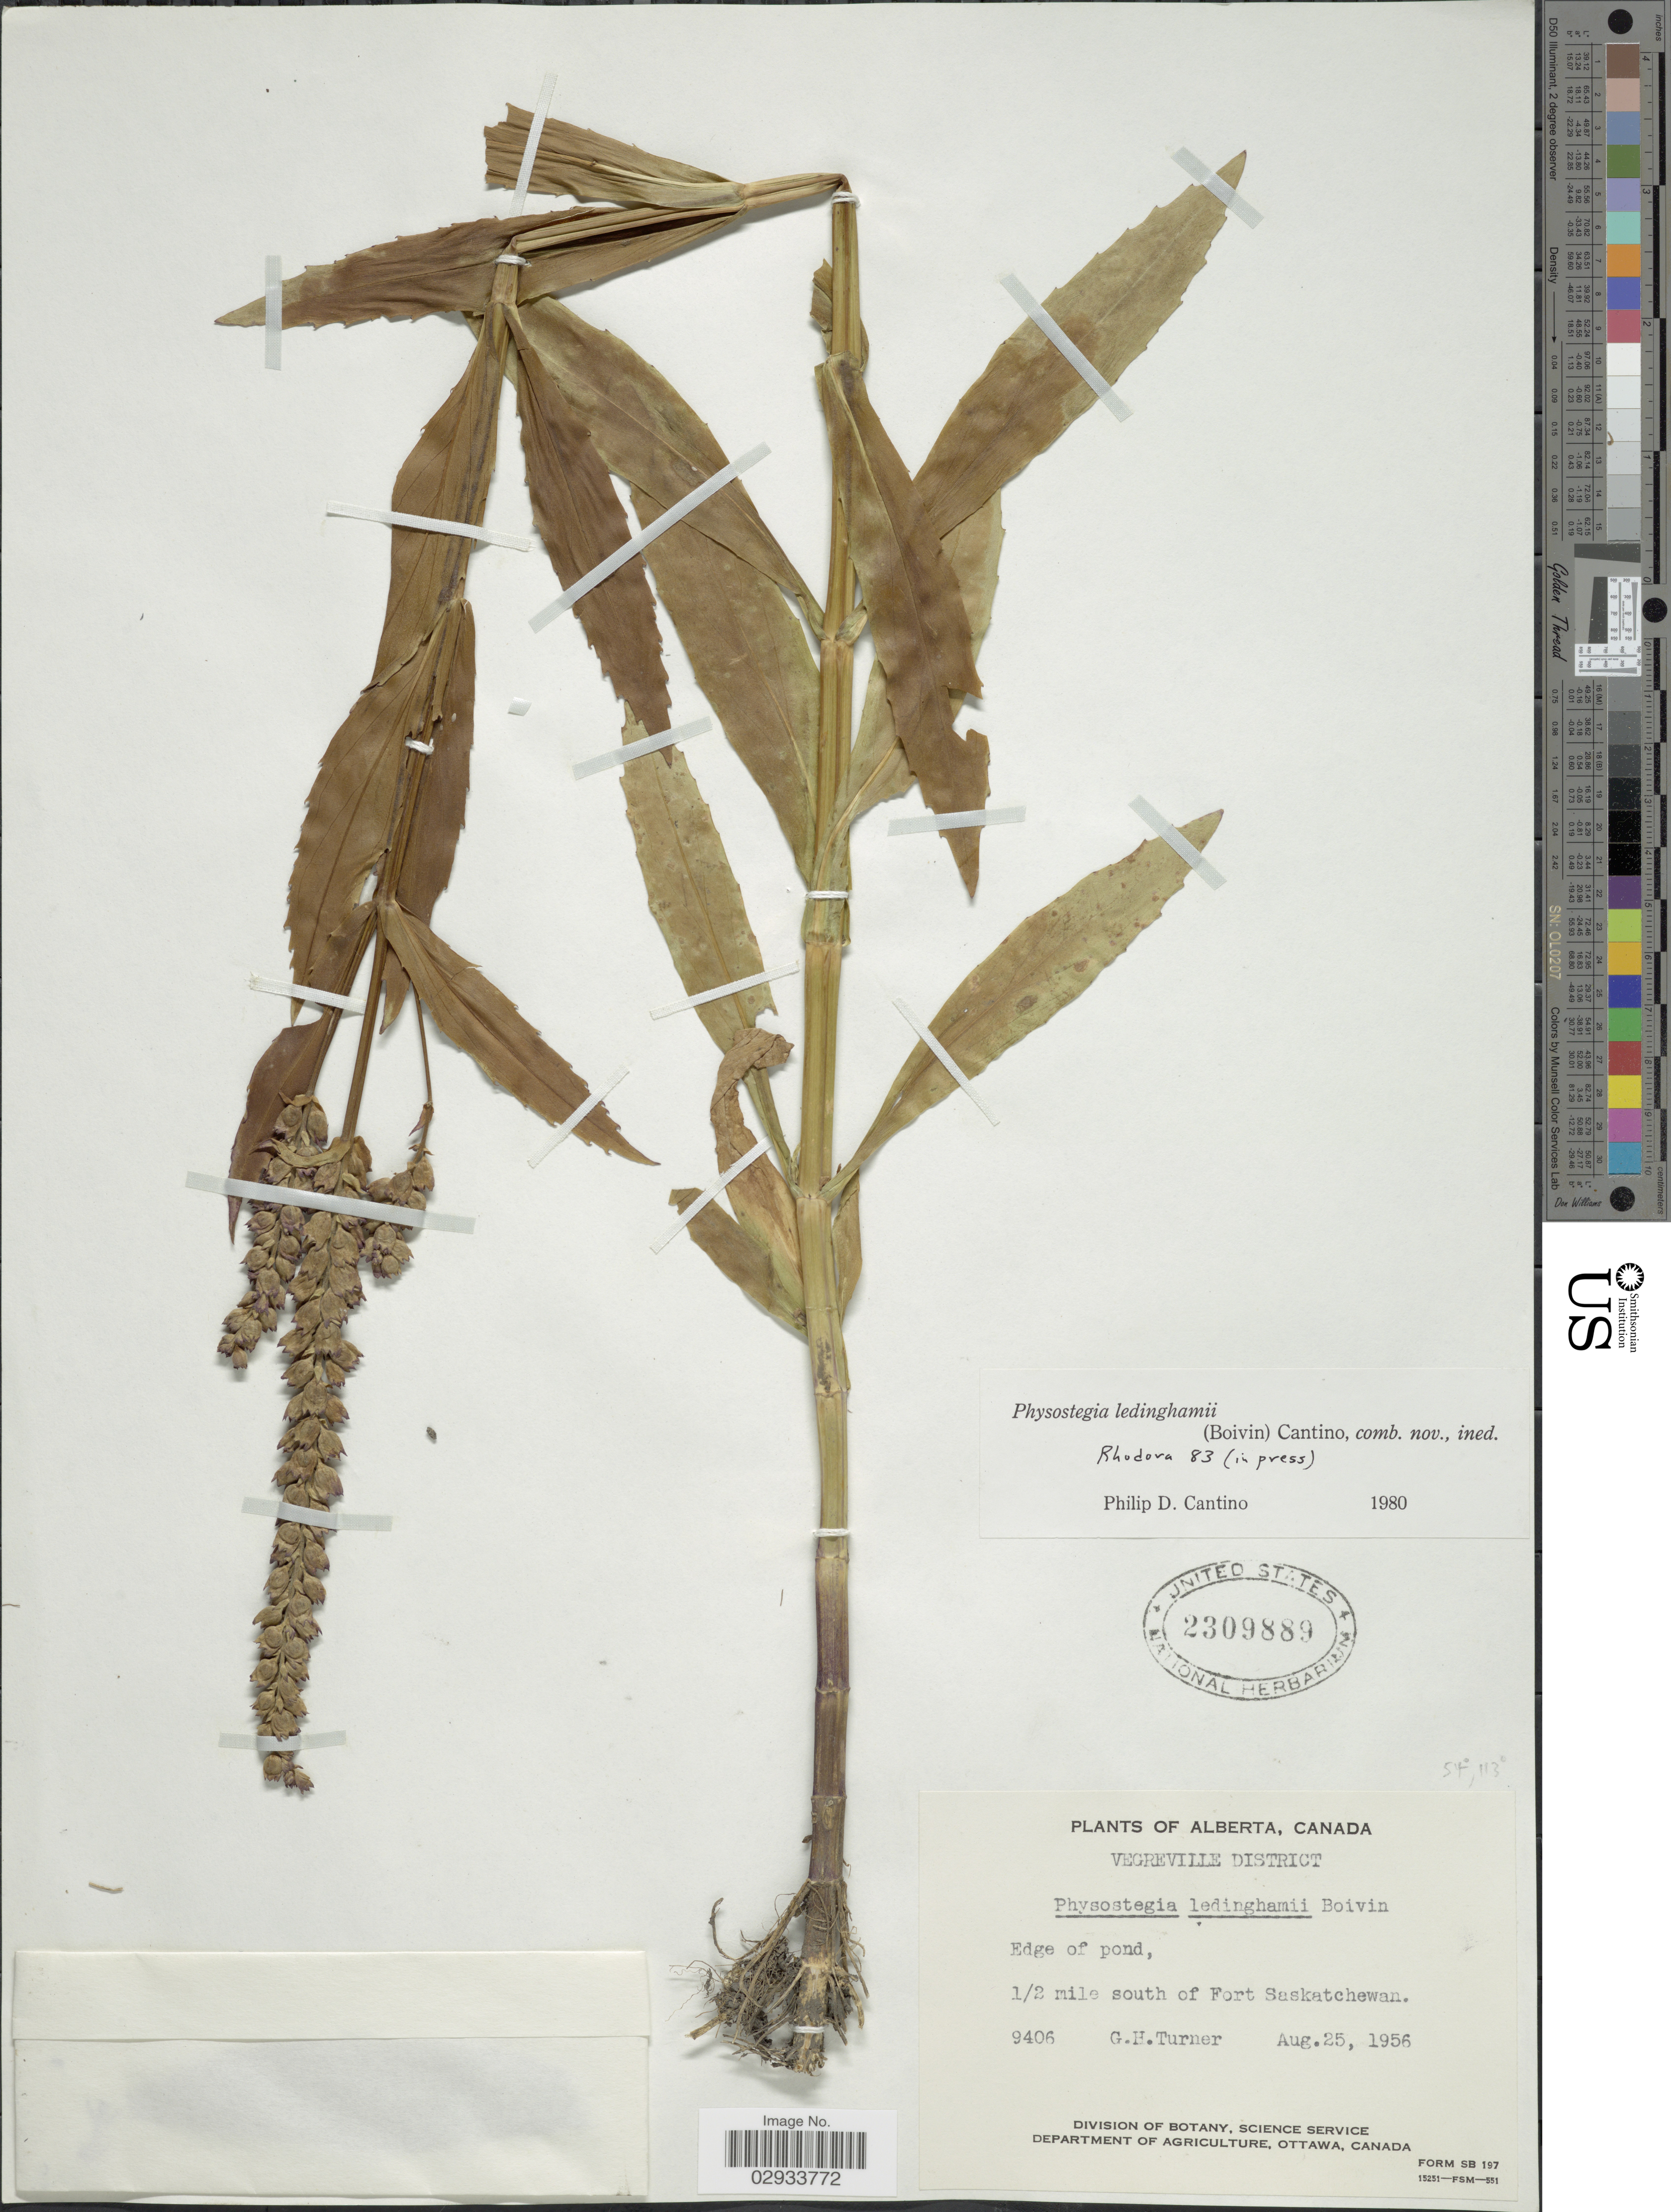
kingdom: Plantae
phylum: Tracheophyta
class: Magnoliopsida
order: Lamiales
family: Lamiaceae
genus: Physostegia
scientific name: Physostegia ledinghamii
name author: (B. Boivin) P.D. Cantino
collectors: G. H. Turner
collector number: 9406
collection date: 1956-08-25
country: Canada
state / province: Alberta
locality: Vegreville District, Edge of pond 1/2 mile south of Fort Saskatchewan.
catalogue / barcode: US 2309889